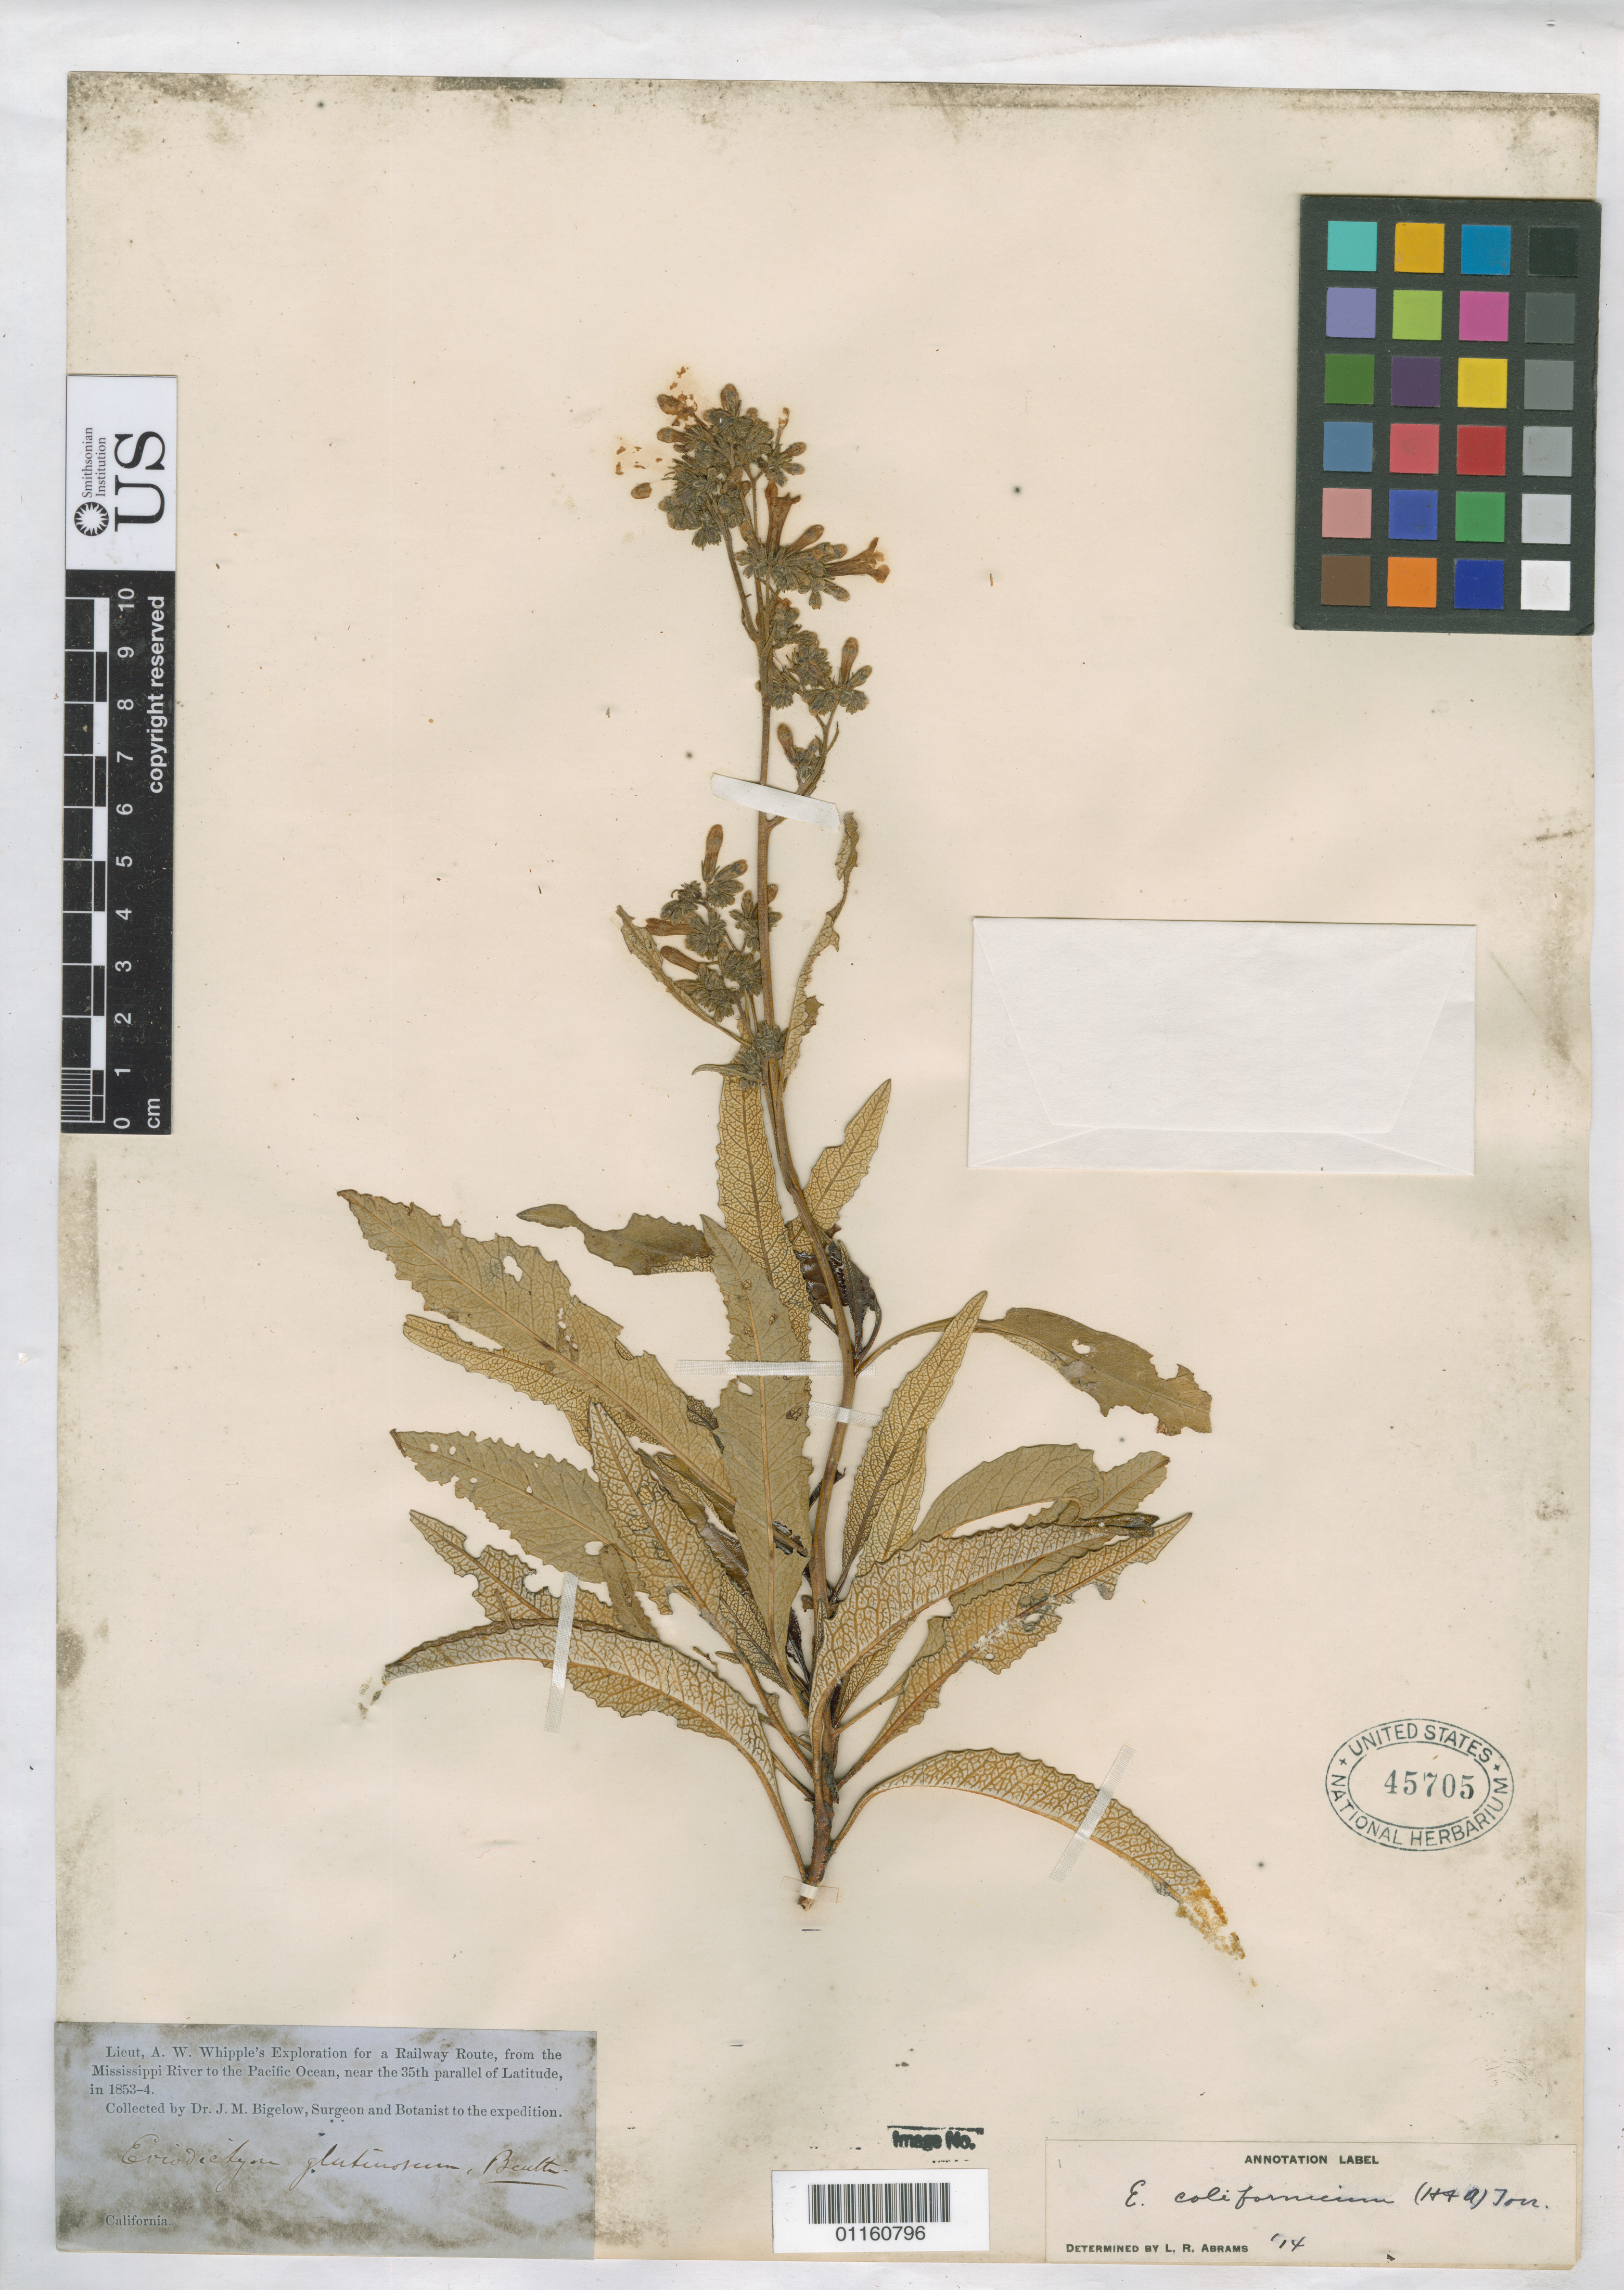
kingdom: Plantae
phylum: Tracheophyta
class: Magnoliopsida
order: Boraginales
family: Namaceae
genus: Eriodictyon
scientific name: Eriodictyon californicum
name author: (Hook. & Arn.) Torr.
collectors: J. M. Bigelow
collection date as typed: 1853 to -- --- 1854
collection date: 1853/1854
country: United States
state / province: California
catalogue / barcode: US 45705